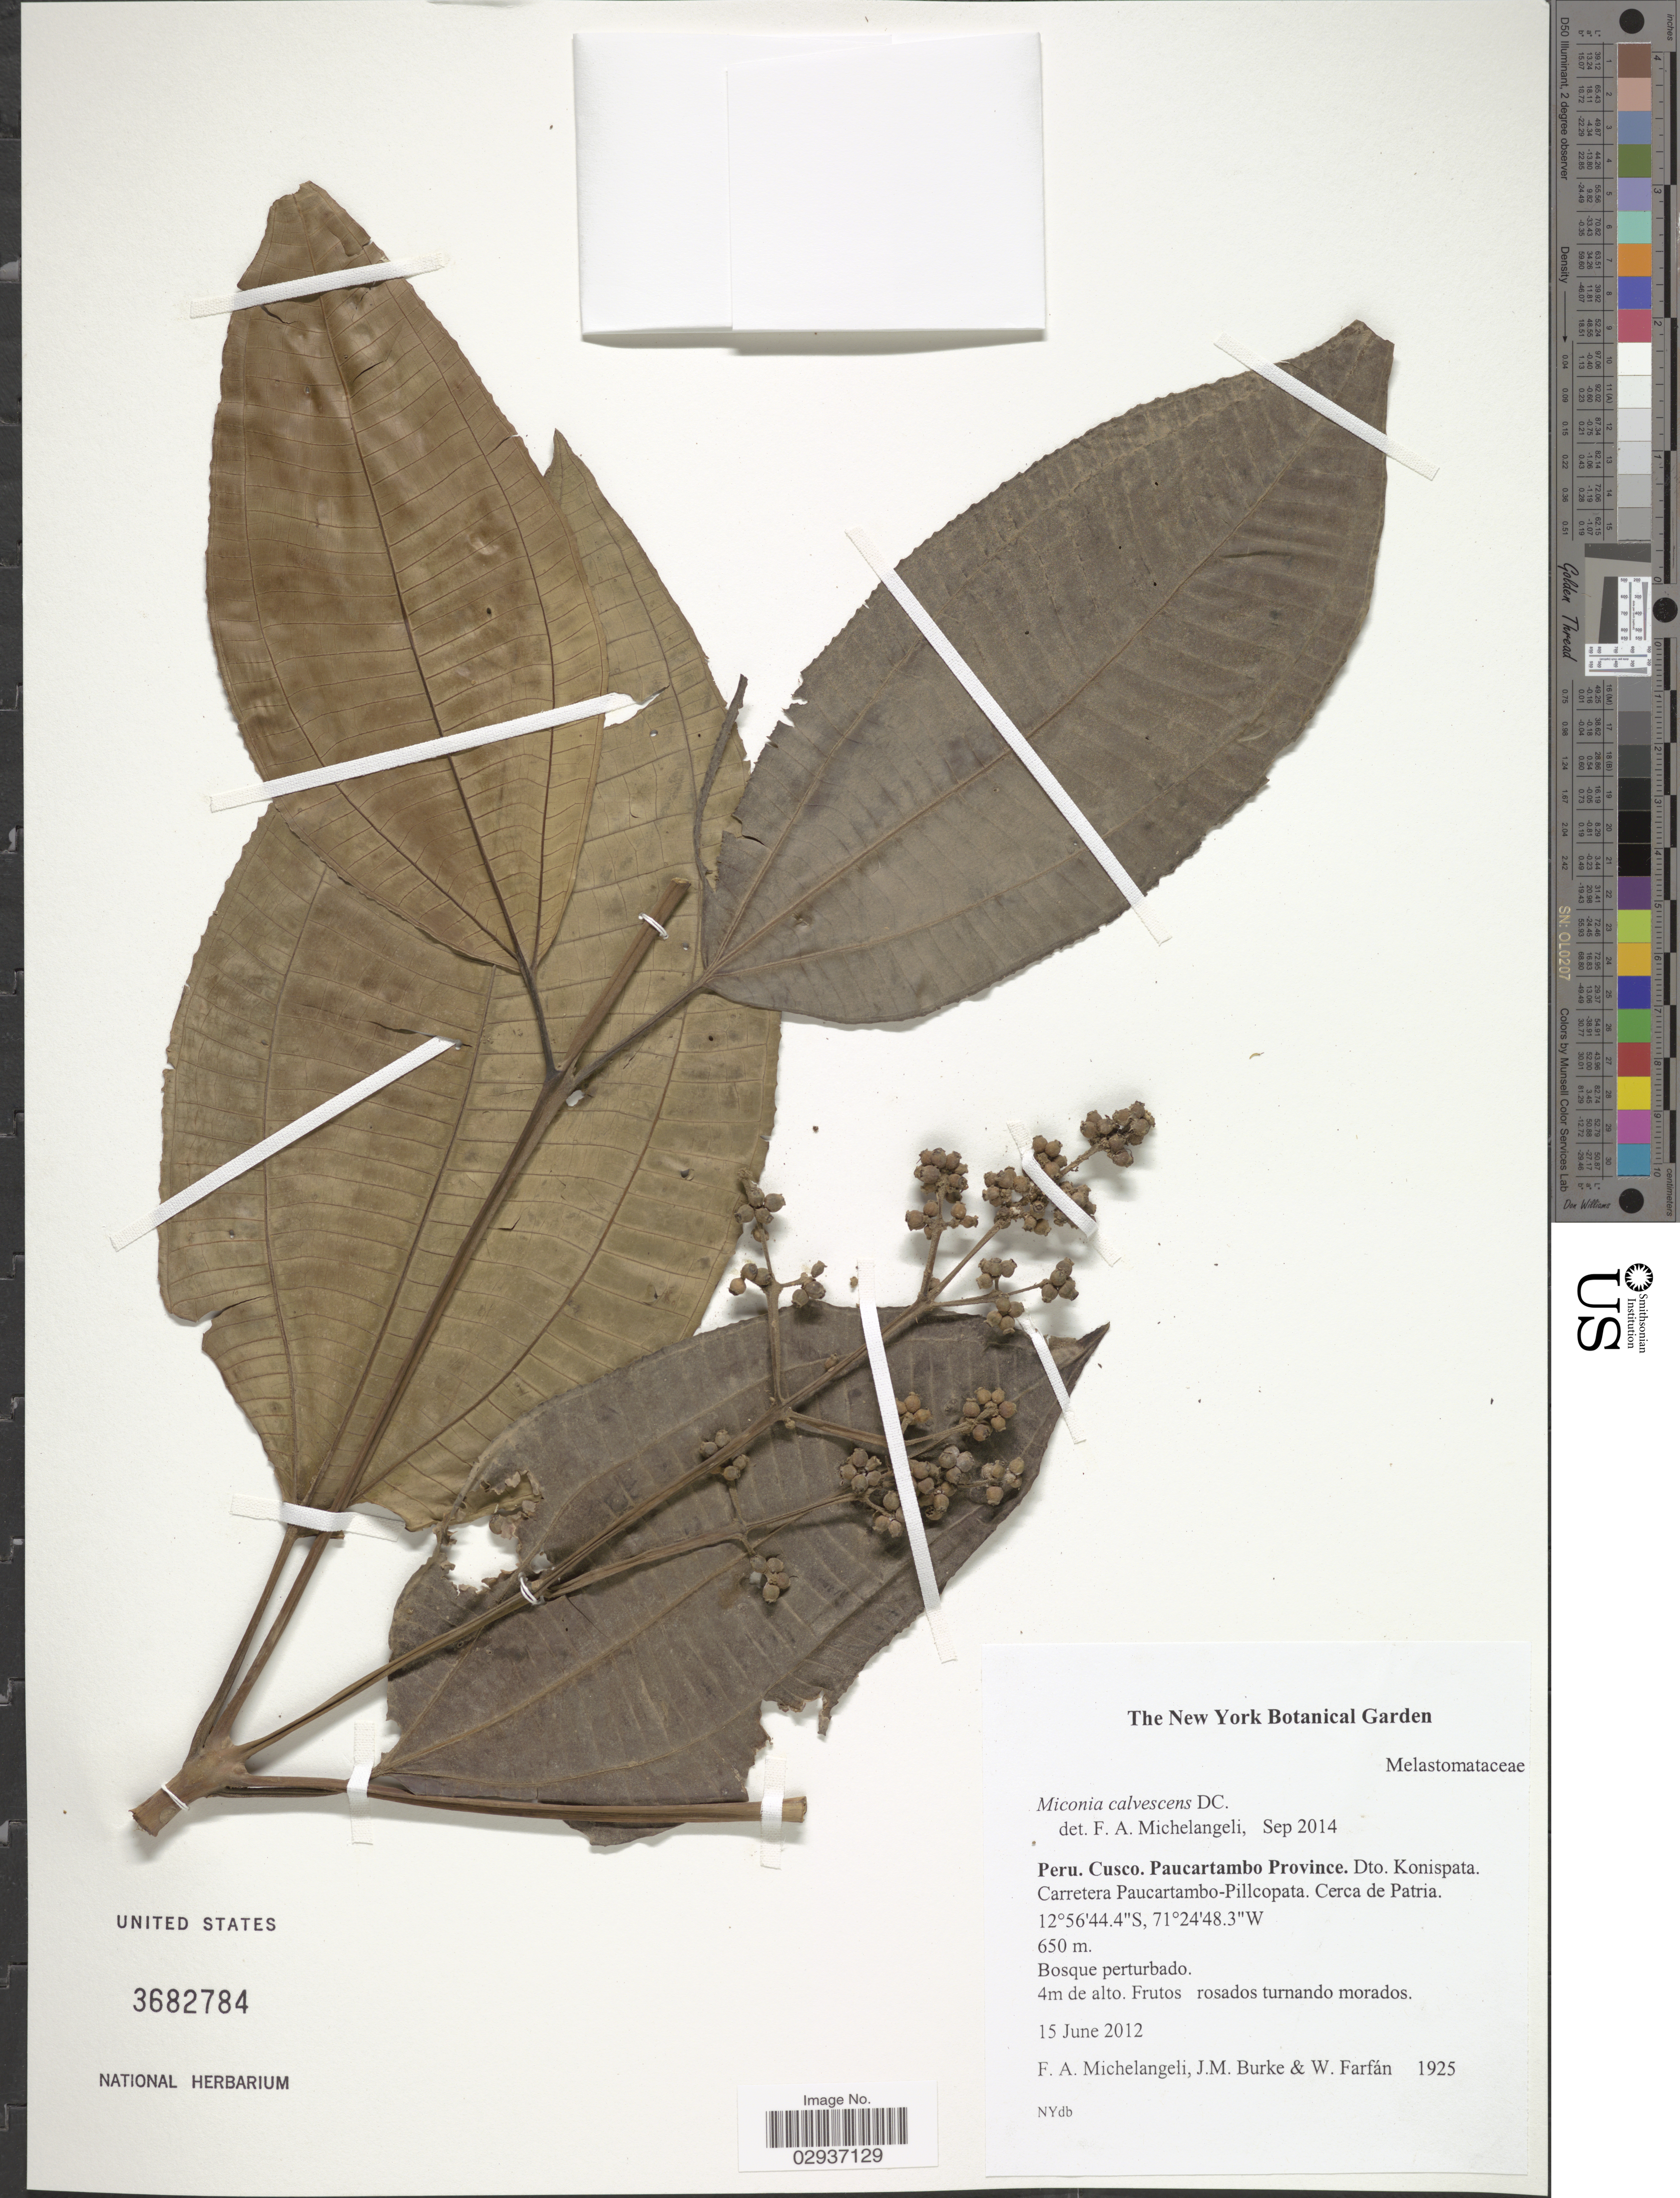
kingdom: Plantae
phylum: Tracheophyta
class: Magnoliopsida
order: Myrtales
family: Melastomataceae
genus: Miconia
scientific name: Miconia calvescens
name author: DC.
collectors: F. Michelangeli, Jac. M. Burke & W. Farfán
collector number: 1925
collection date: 2012-06-15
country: Peru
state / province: Cusco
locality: Peru. Cusco. Paucartambo Province. Dto. Konispata. Carretera Paucartambo-Pillcopata. Cerca de Patria.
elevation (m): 650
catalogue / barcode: US 3682784